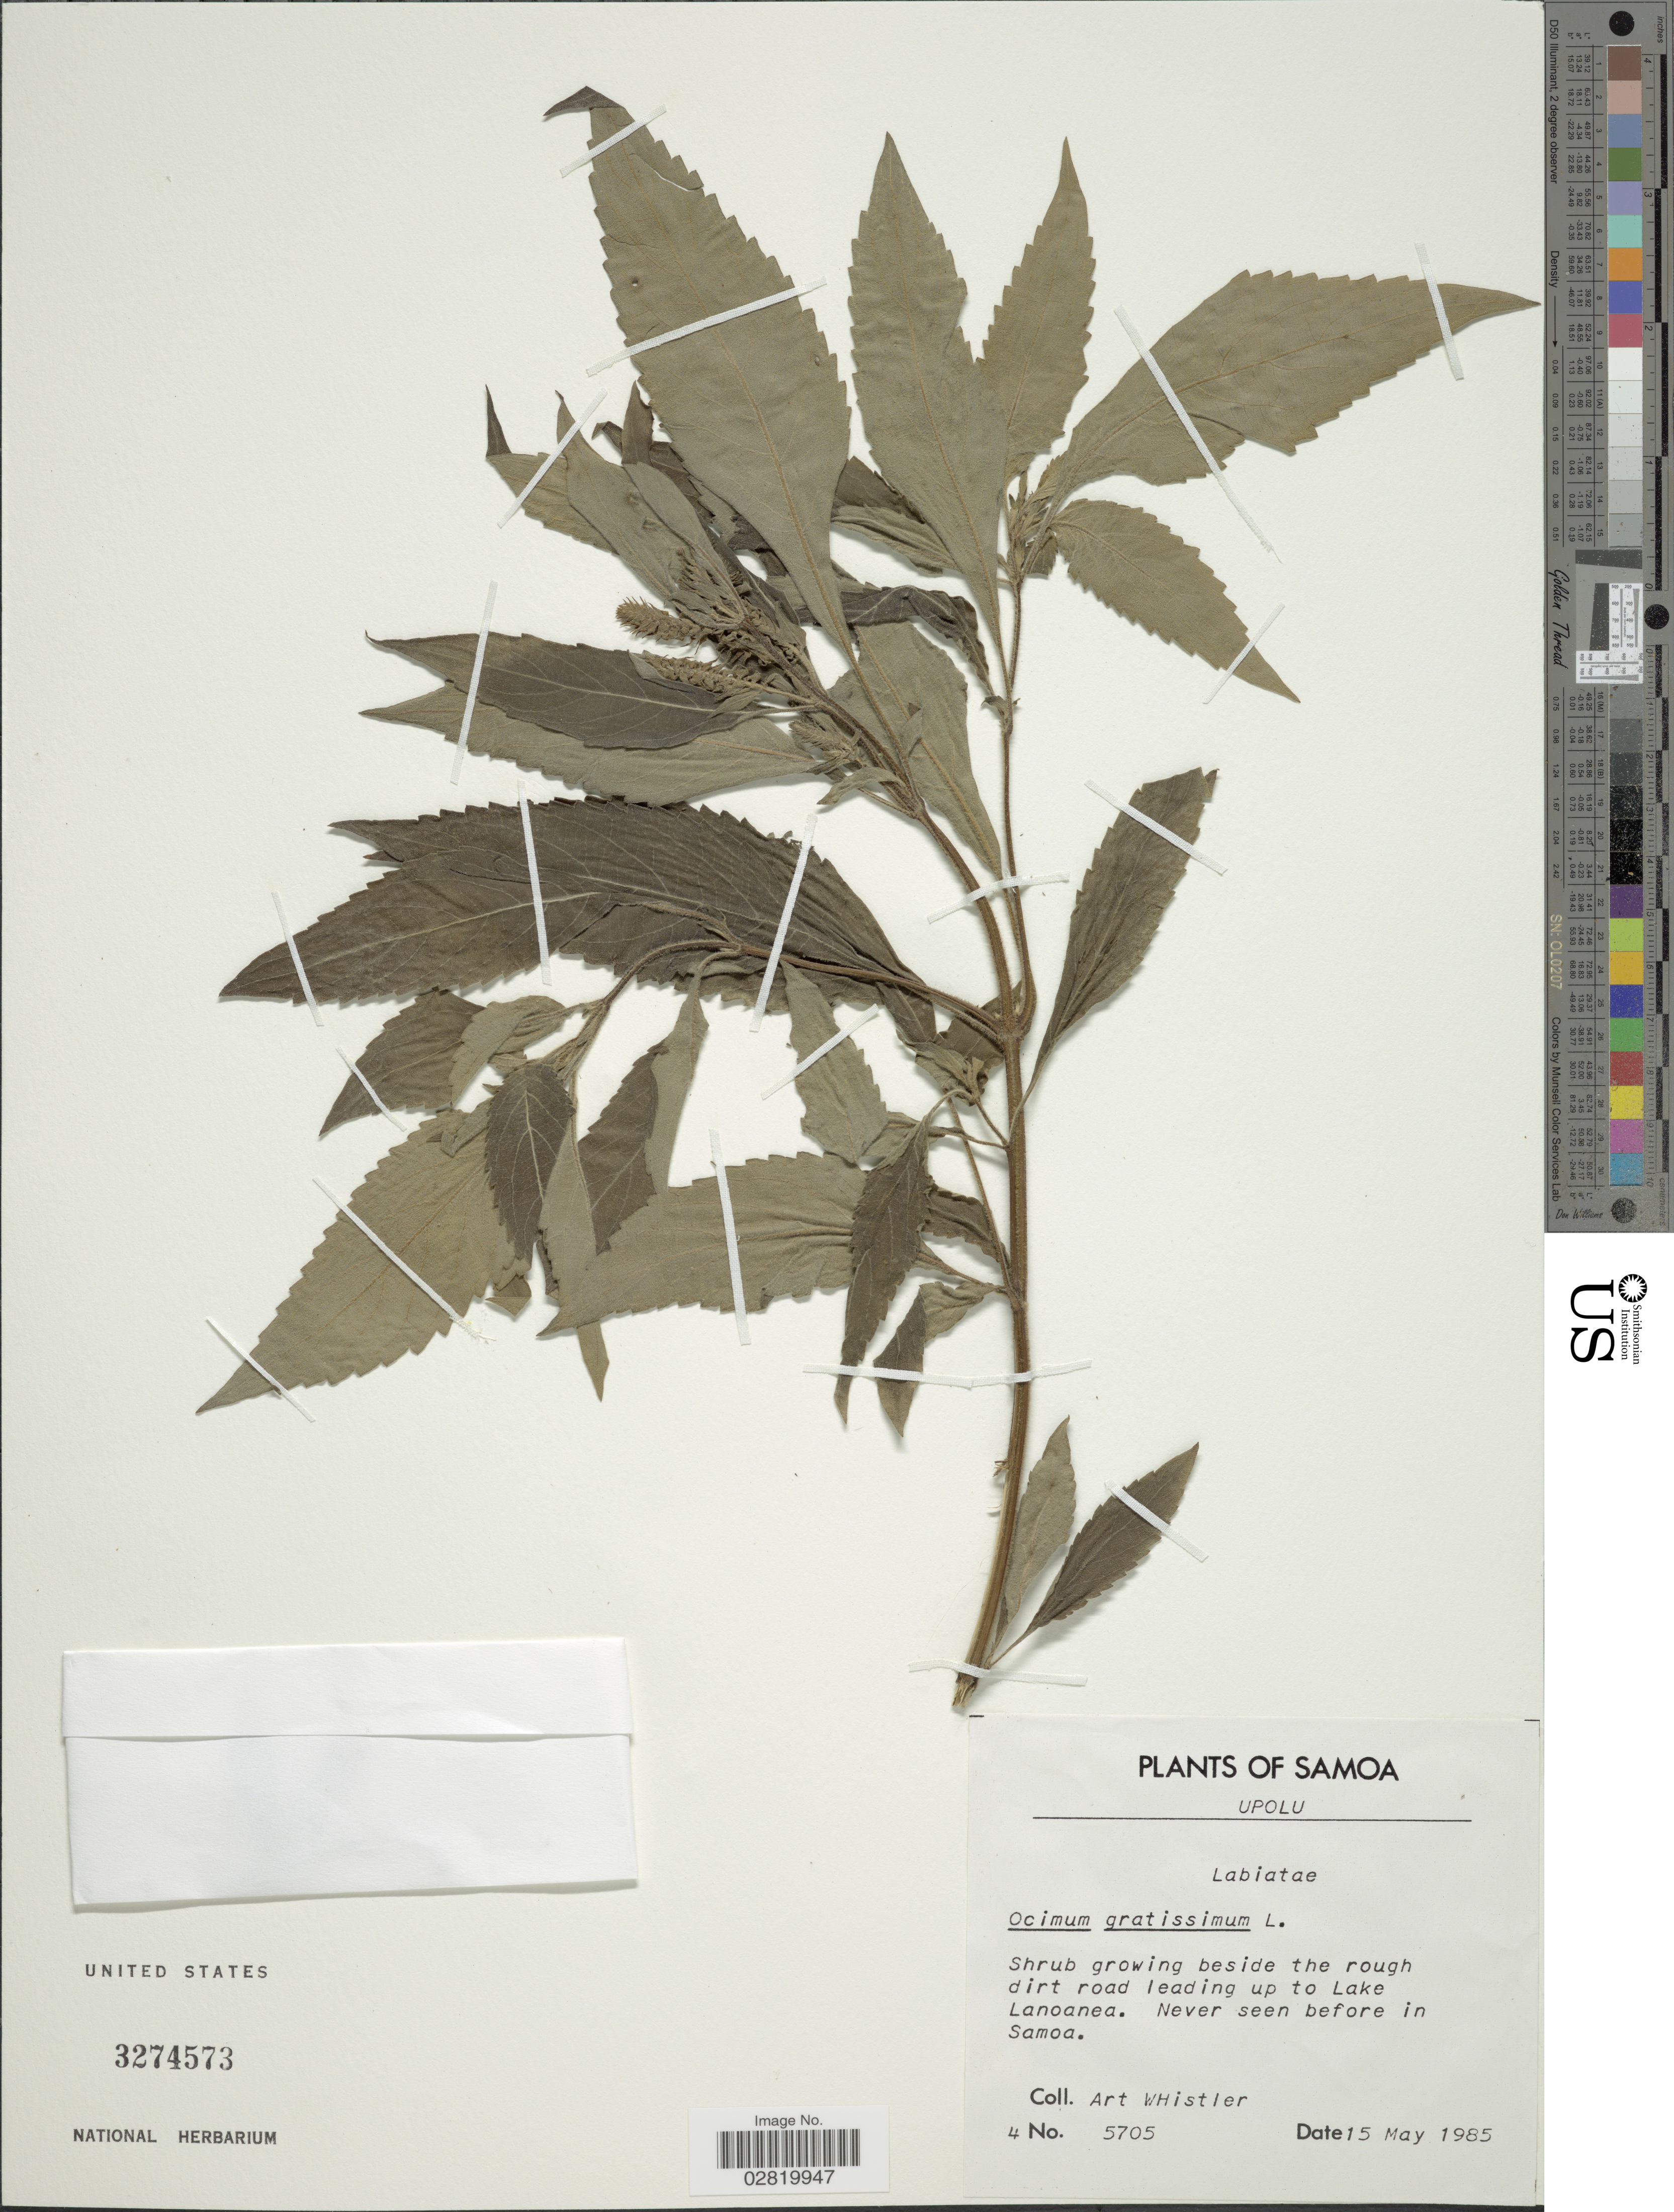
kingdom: Plantae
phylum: Tracheophyta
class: Magnoliopsida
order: Lamiales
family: Lamiaceae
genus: Ocimum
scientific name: Ocimum gratissimum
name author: L.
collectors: A. Whistler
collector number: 5705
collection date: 1985-05-15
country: Samoa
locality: Samoa, Upolu, beside the rough dirt road leading up to Lake Lanoanea.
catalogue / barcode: US 3274573